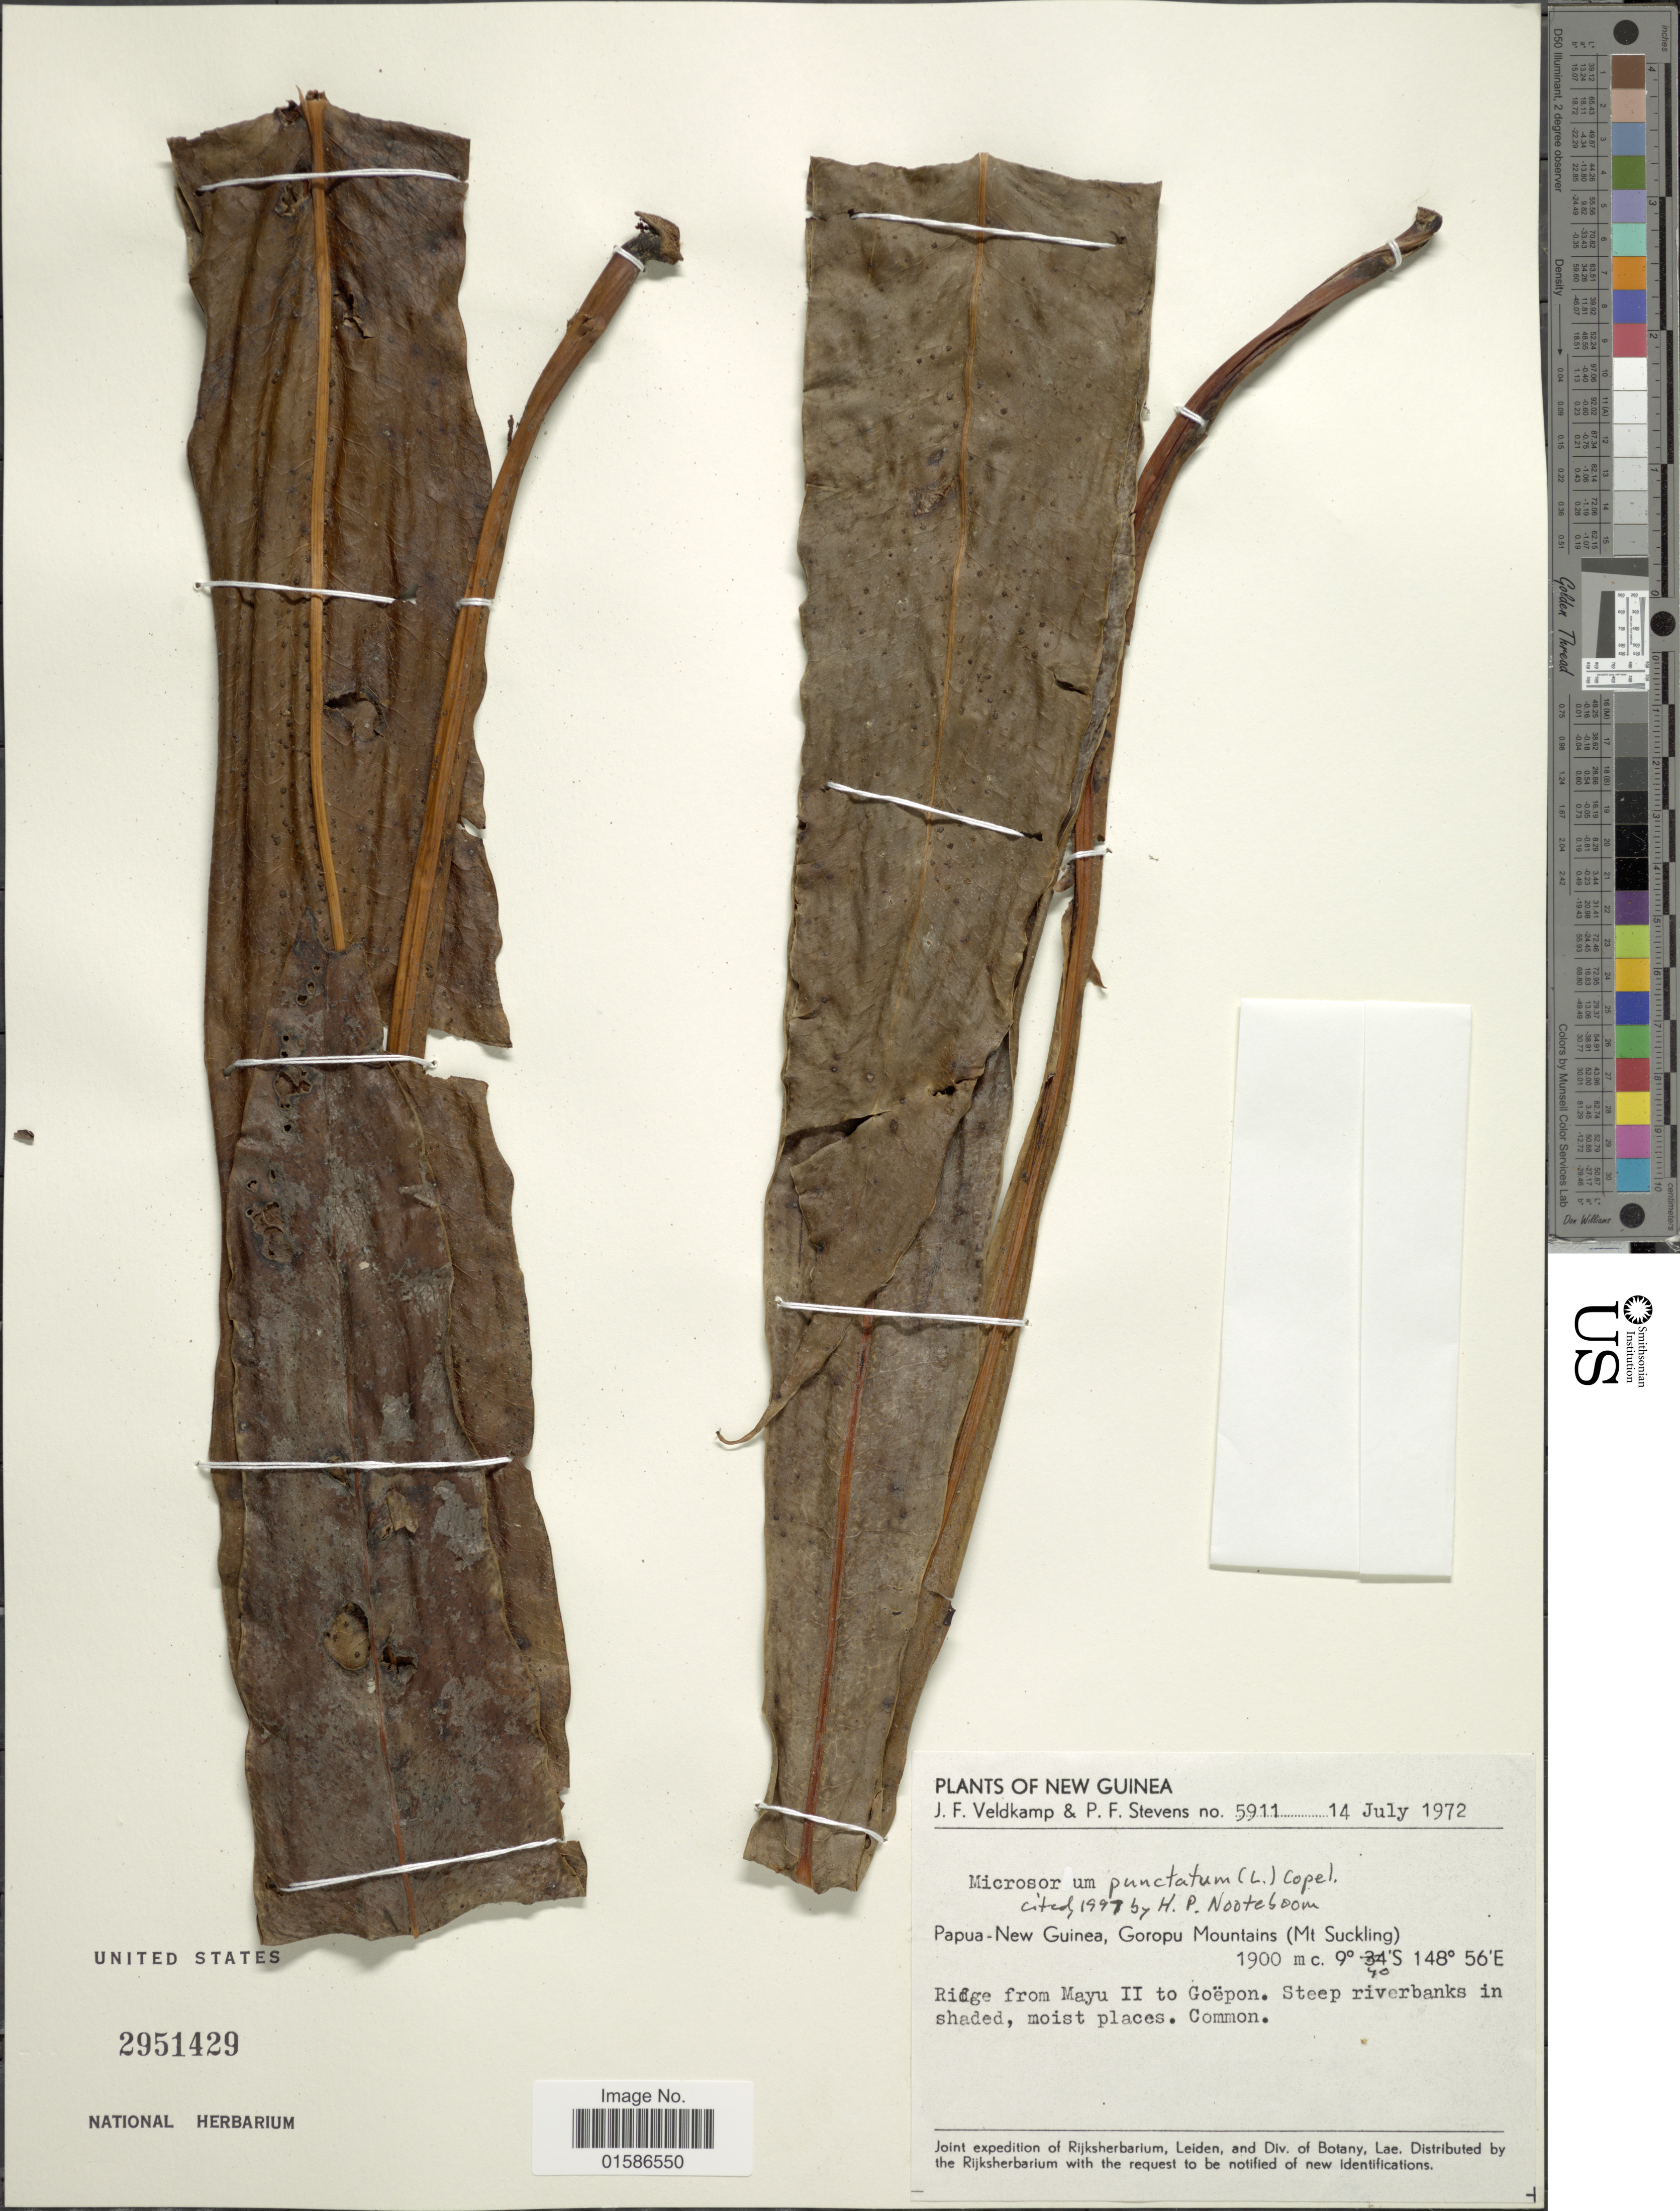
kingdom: Plantae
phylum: Tracheophyta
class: Polypodiopsida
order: Polypodiales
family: Polypodiaceae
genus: Microsorum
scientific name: Microsorum punctatum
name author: (L.) Copel.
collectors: J. F. Veldkamp & P. F. Stevens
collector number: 5911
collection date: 1972-07-14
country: Papua New Guinea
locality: New Guinea, Goropu Mountains (Mt Suckling). Ridge from Mayu II to Goëpon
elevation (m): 1900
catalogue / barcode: US 2951429